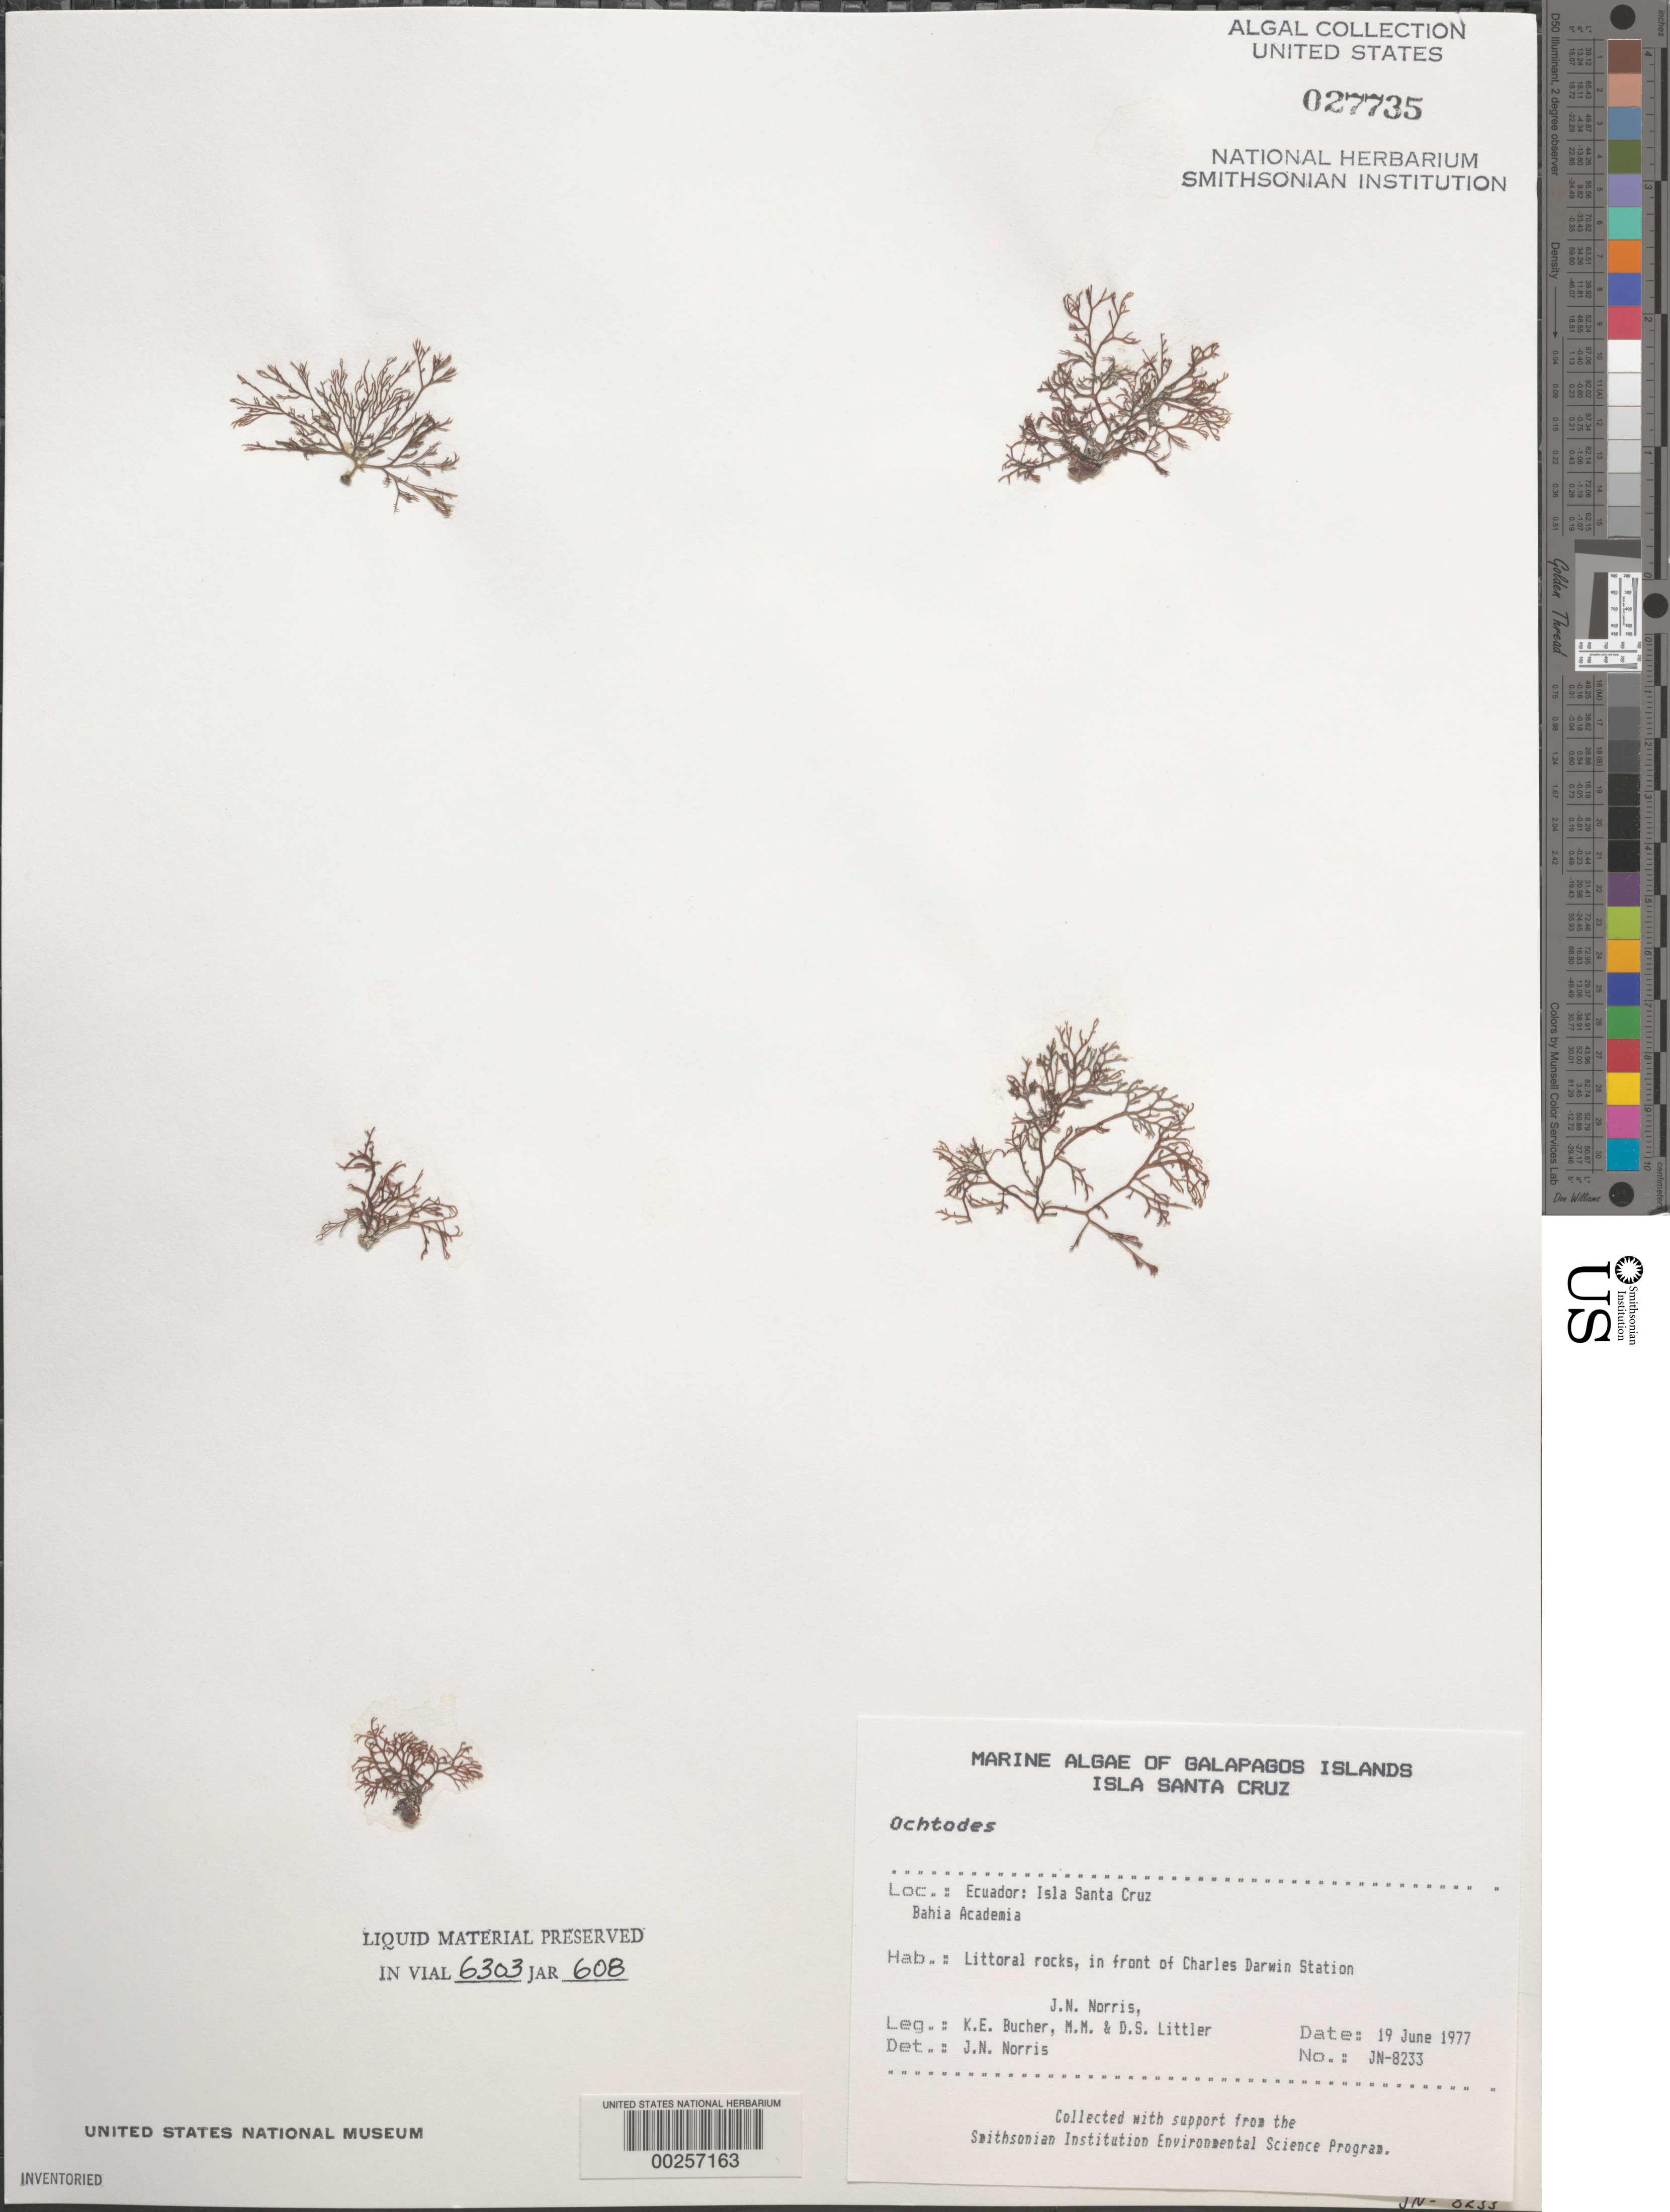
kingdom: Plantae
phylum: Rhodophyta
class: Florideophyceae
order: Gigartinales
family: Rhizophyllidaceae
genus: Ochtodes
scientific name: Ochtodes sp.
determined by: Norris, James N.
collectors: J. N. Norris, K. E. Bucher, M. M. Littler & D. S. Littler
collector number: JN-8233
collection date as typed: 19 Jun 1977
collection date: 1977-06-19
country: Ecuador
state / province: Colón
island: Santa Cruz [Indefatigable, Chaves]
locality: Bahia Academia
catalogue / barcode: US 27735